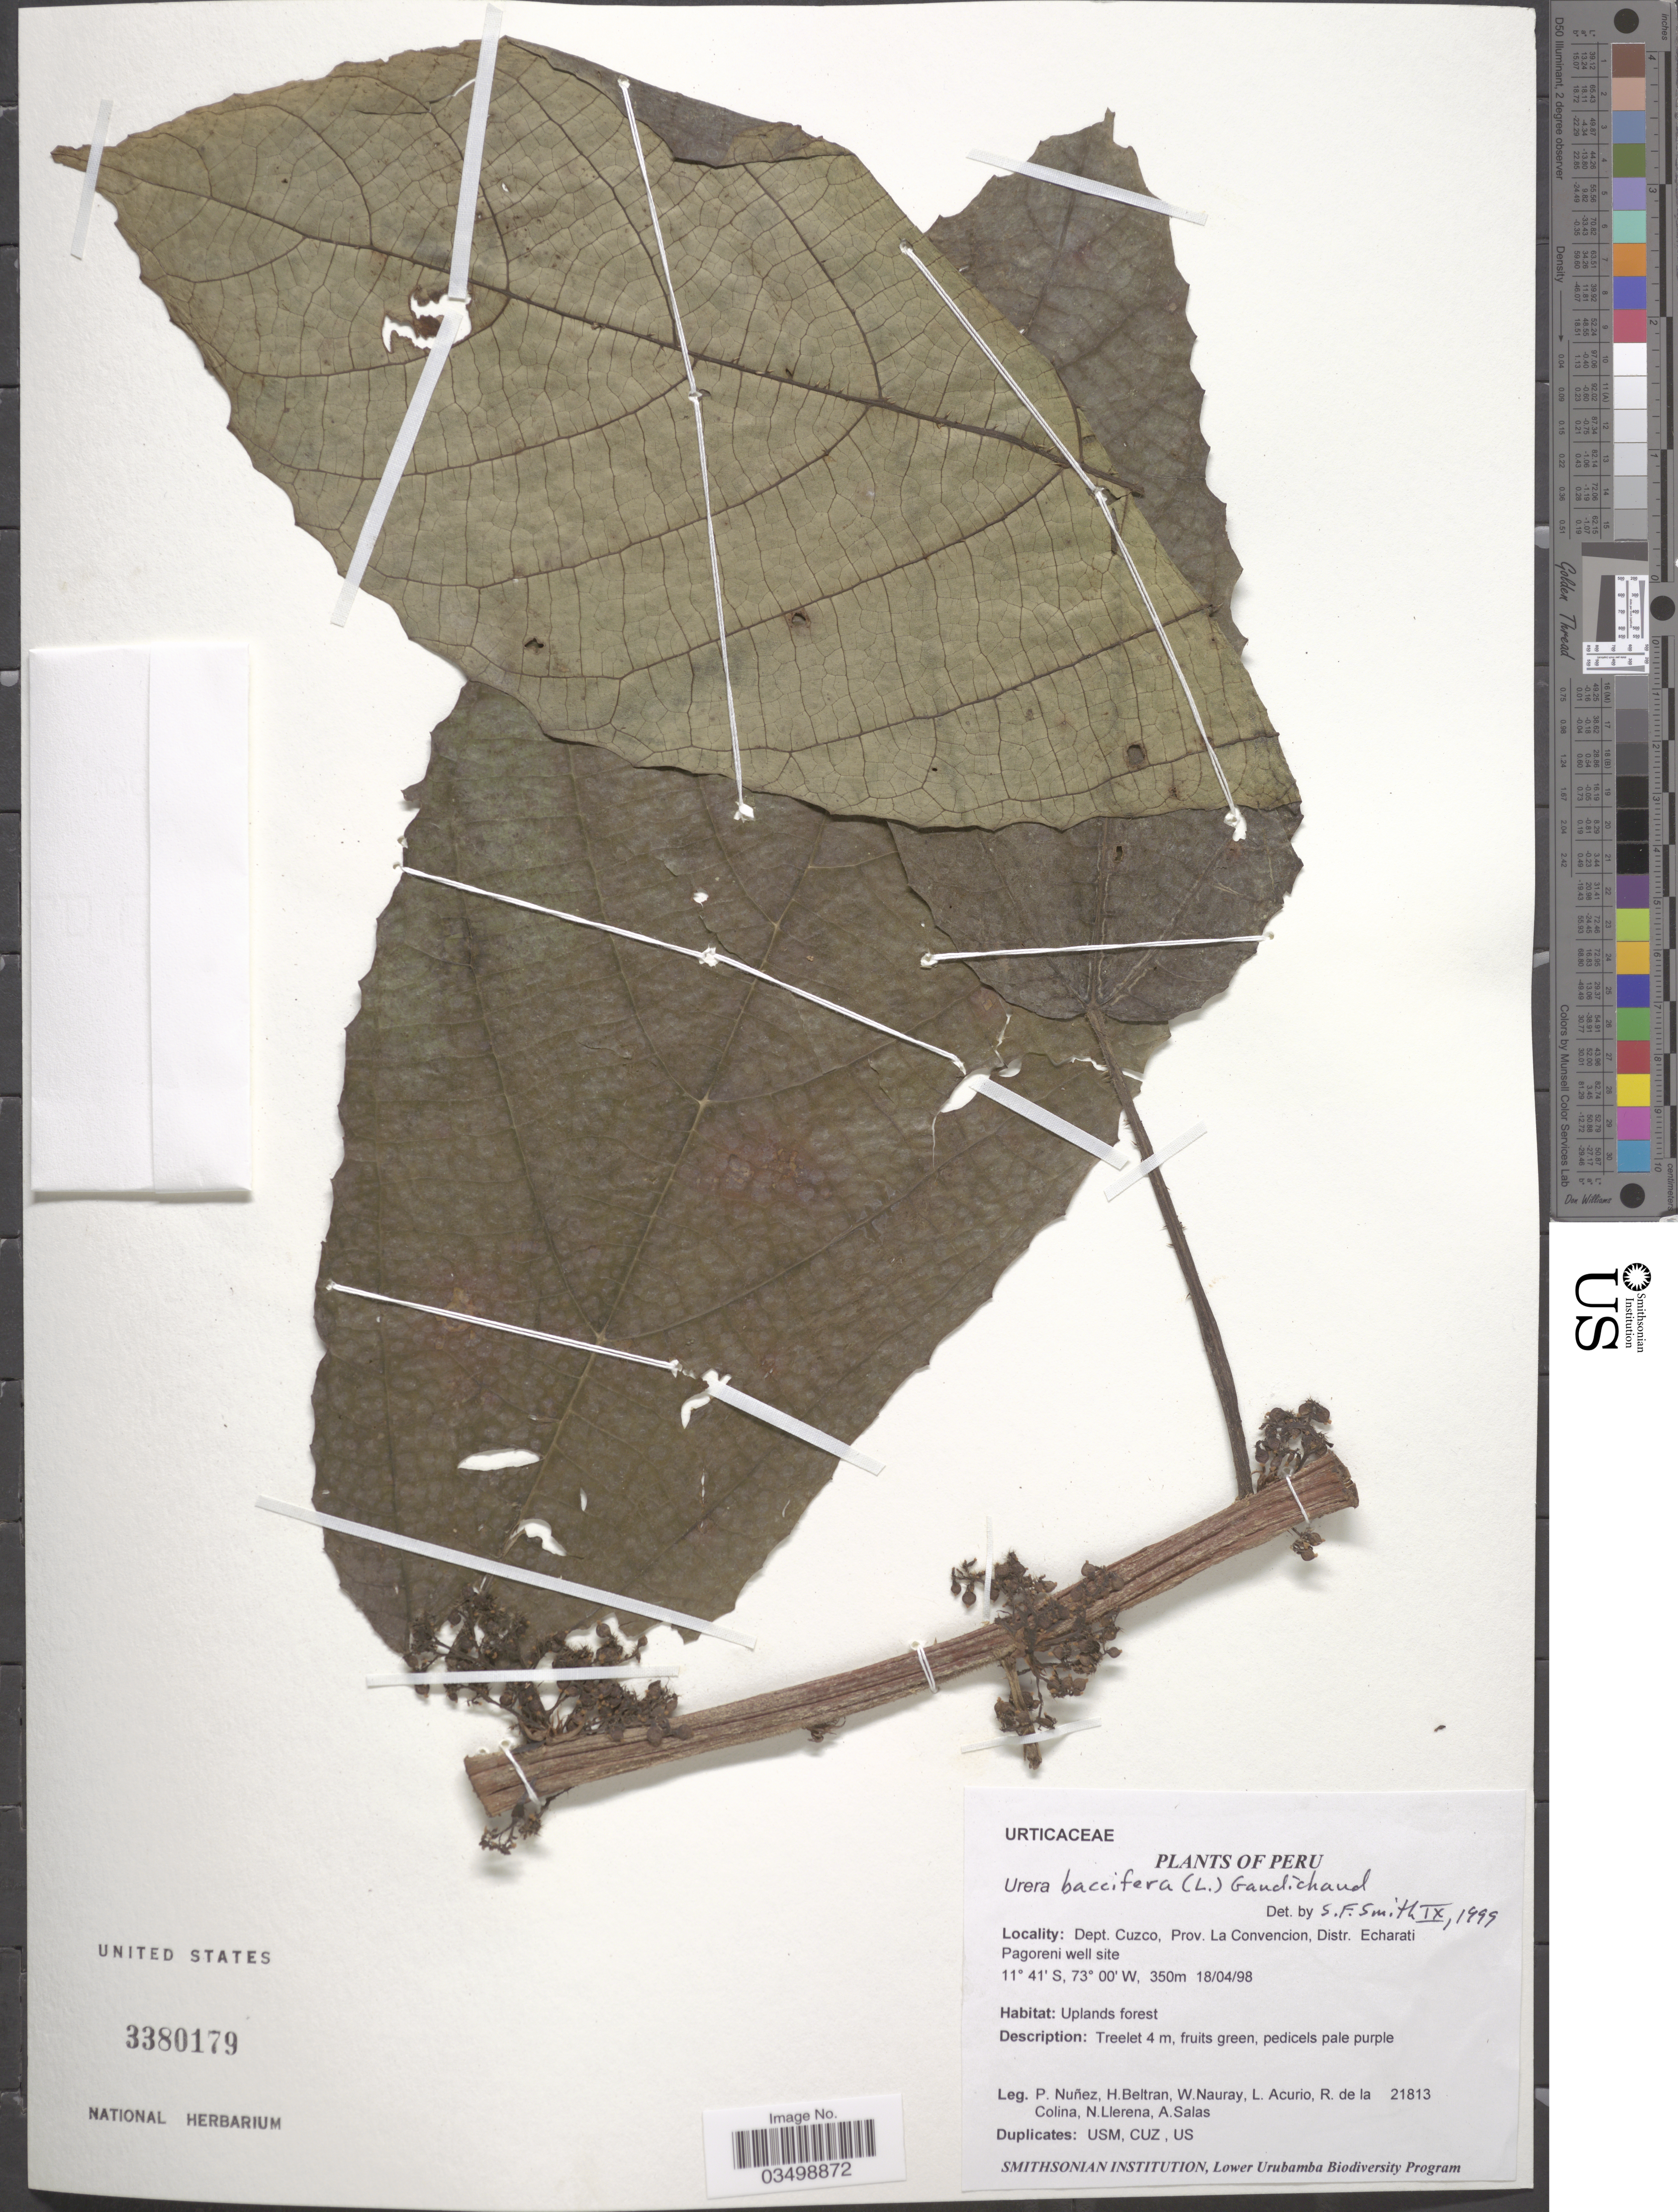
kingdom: Plantae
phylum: Tracheophyta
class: Magnoliopsida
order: Rosales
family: Urticaceae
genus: Urera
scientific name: Urera baccifera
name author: (L.) Gaudich. ex Wedd.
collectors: P. Nuñez V., H. Beltran, W. Nauray, L. Acurio & et al.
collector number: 21813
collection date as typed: Transcribed d/m/y: 18/4/98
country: Peru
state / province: Cusco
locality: Dept. Cuzco, Prov. La Convencion, Distr. Echarati Pagoreni well site.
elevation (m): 350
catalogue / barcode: US 3380179